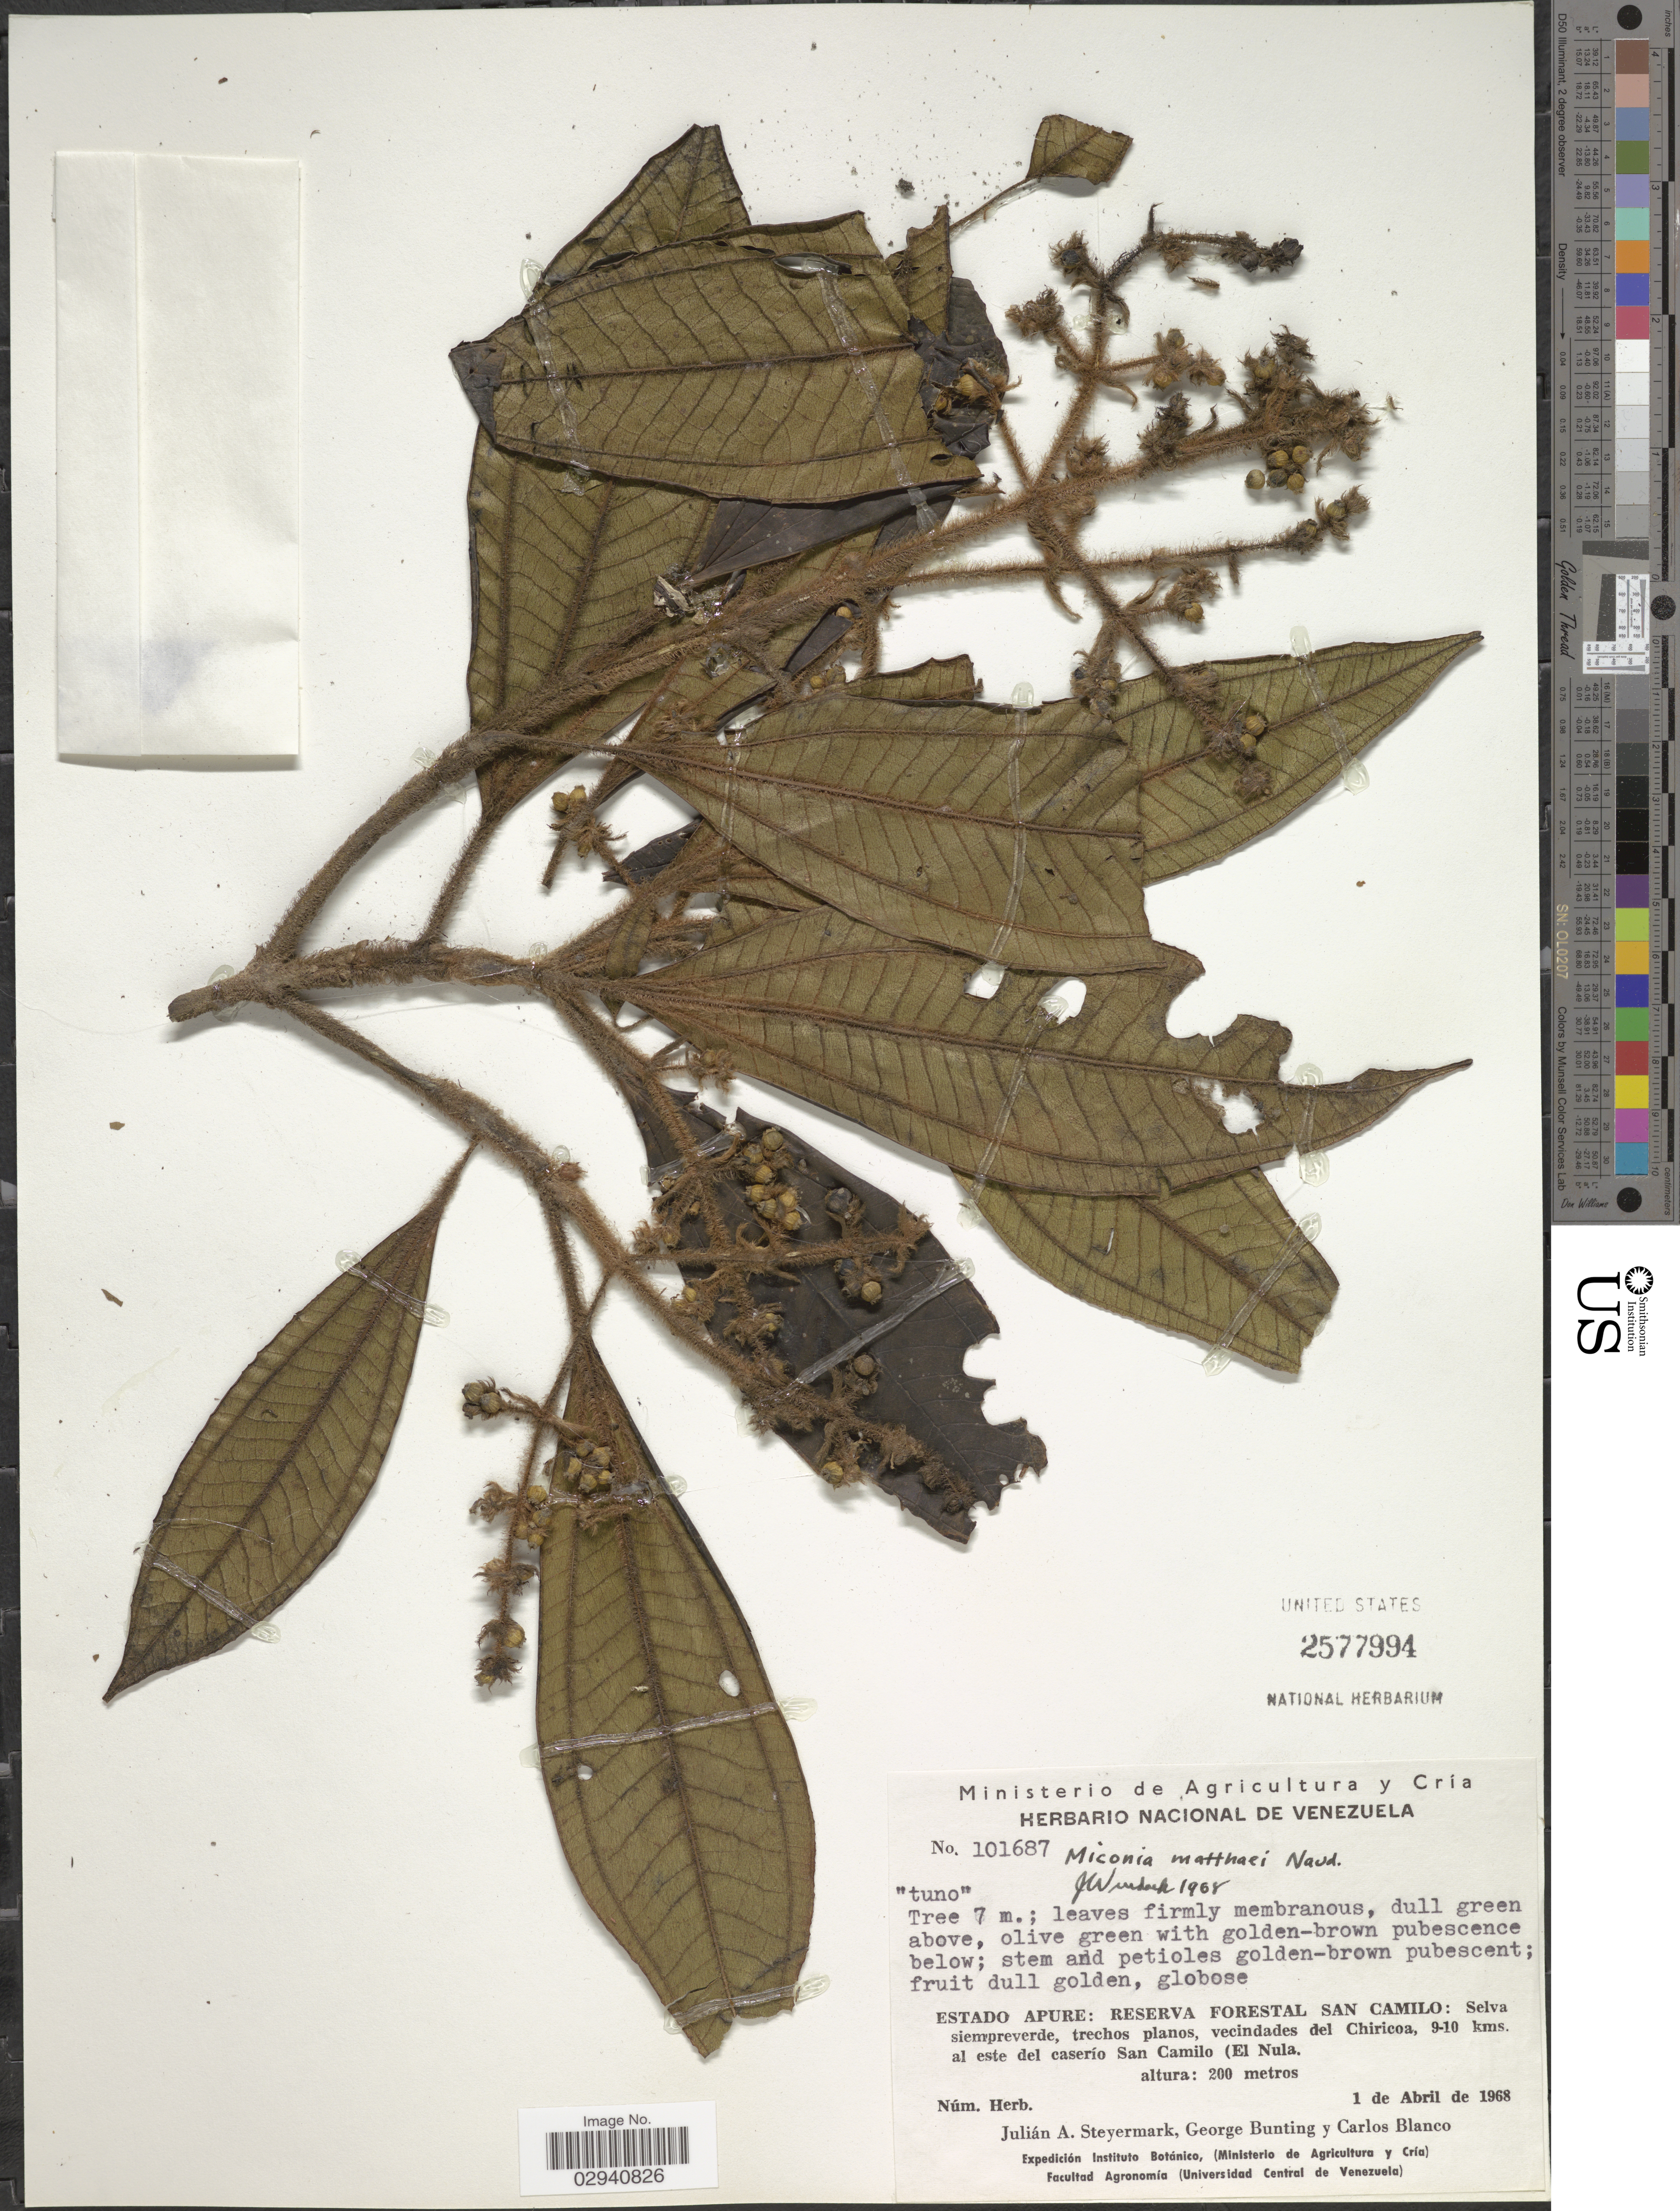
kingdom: Plantae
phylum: Tracheophyta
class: Magnoliopsida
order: Myrtales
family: Melastomataceae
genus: Miconia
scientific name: Miconia matthaei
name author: Naudin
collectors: J. Steyermark, G. S. Bunting & C. Blanco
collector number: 101687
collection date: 1968-04-01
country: Venezuela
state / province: Apure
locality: Reserva Forestal San Camilo: Selva siempreverde, trechos planos, vecindades del Chiricoa, 9-10 kms. al este del caserío San Camilo (El Nula.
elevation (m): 200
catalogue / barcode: US 2577994